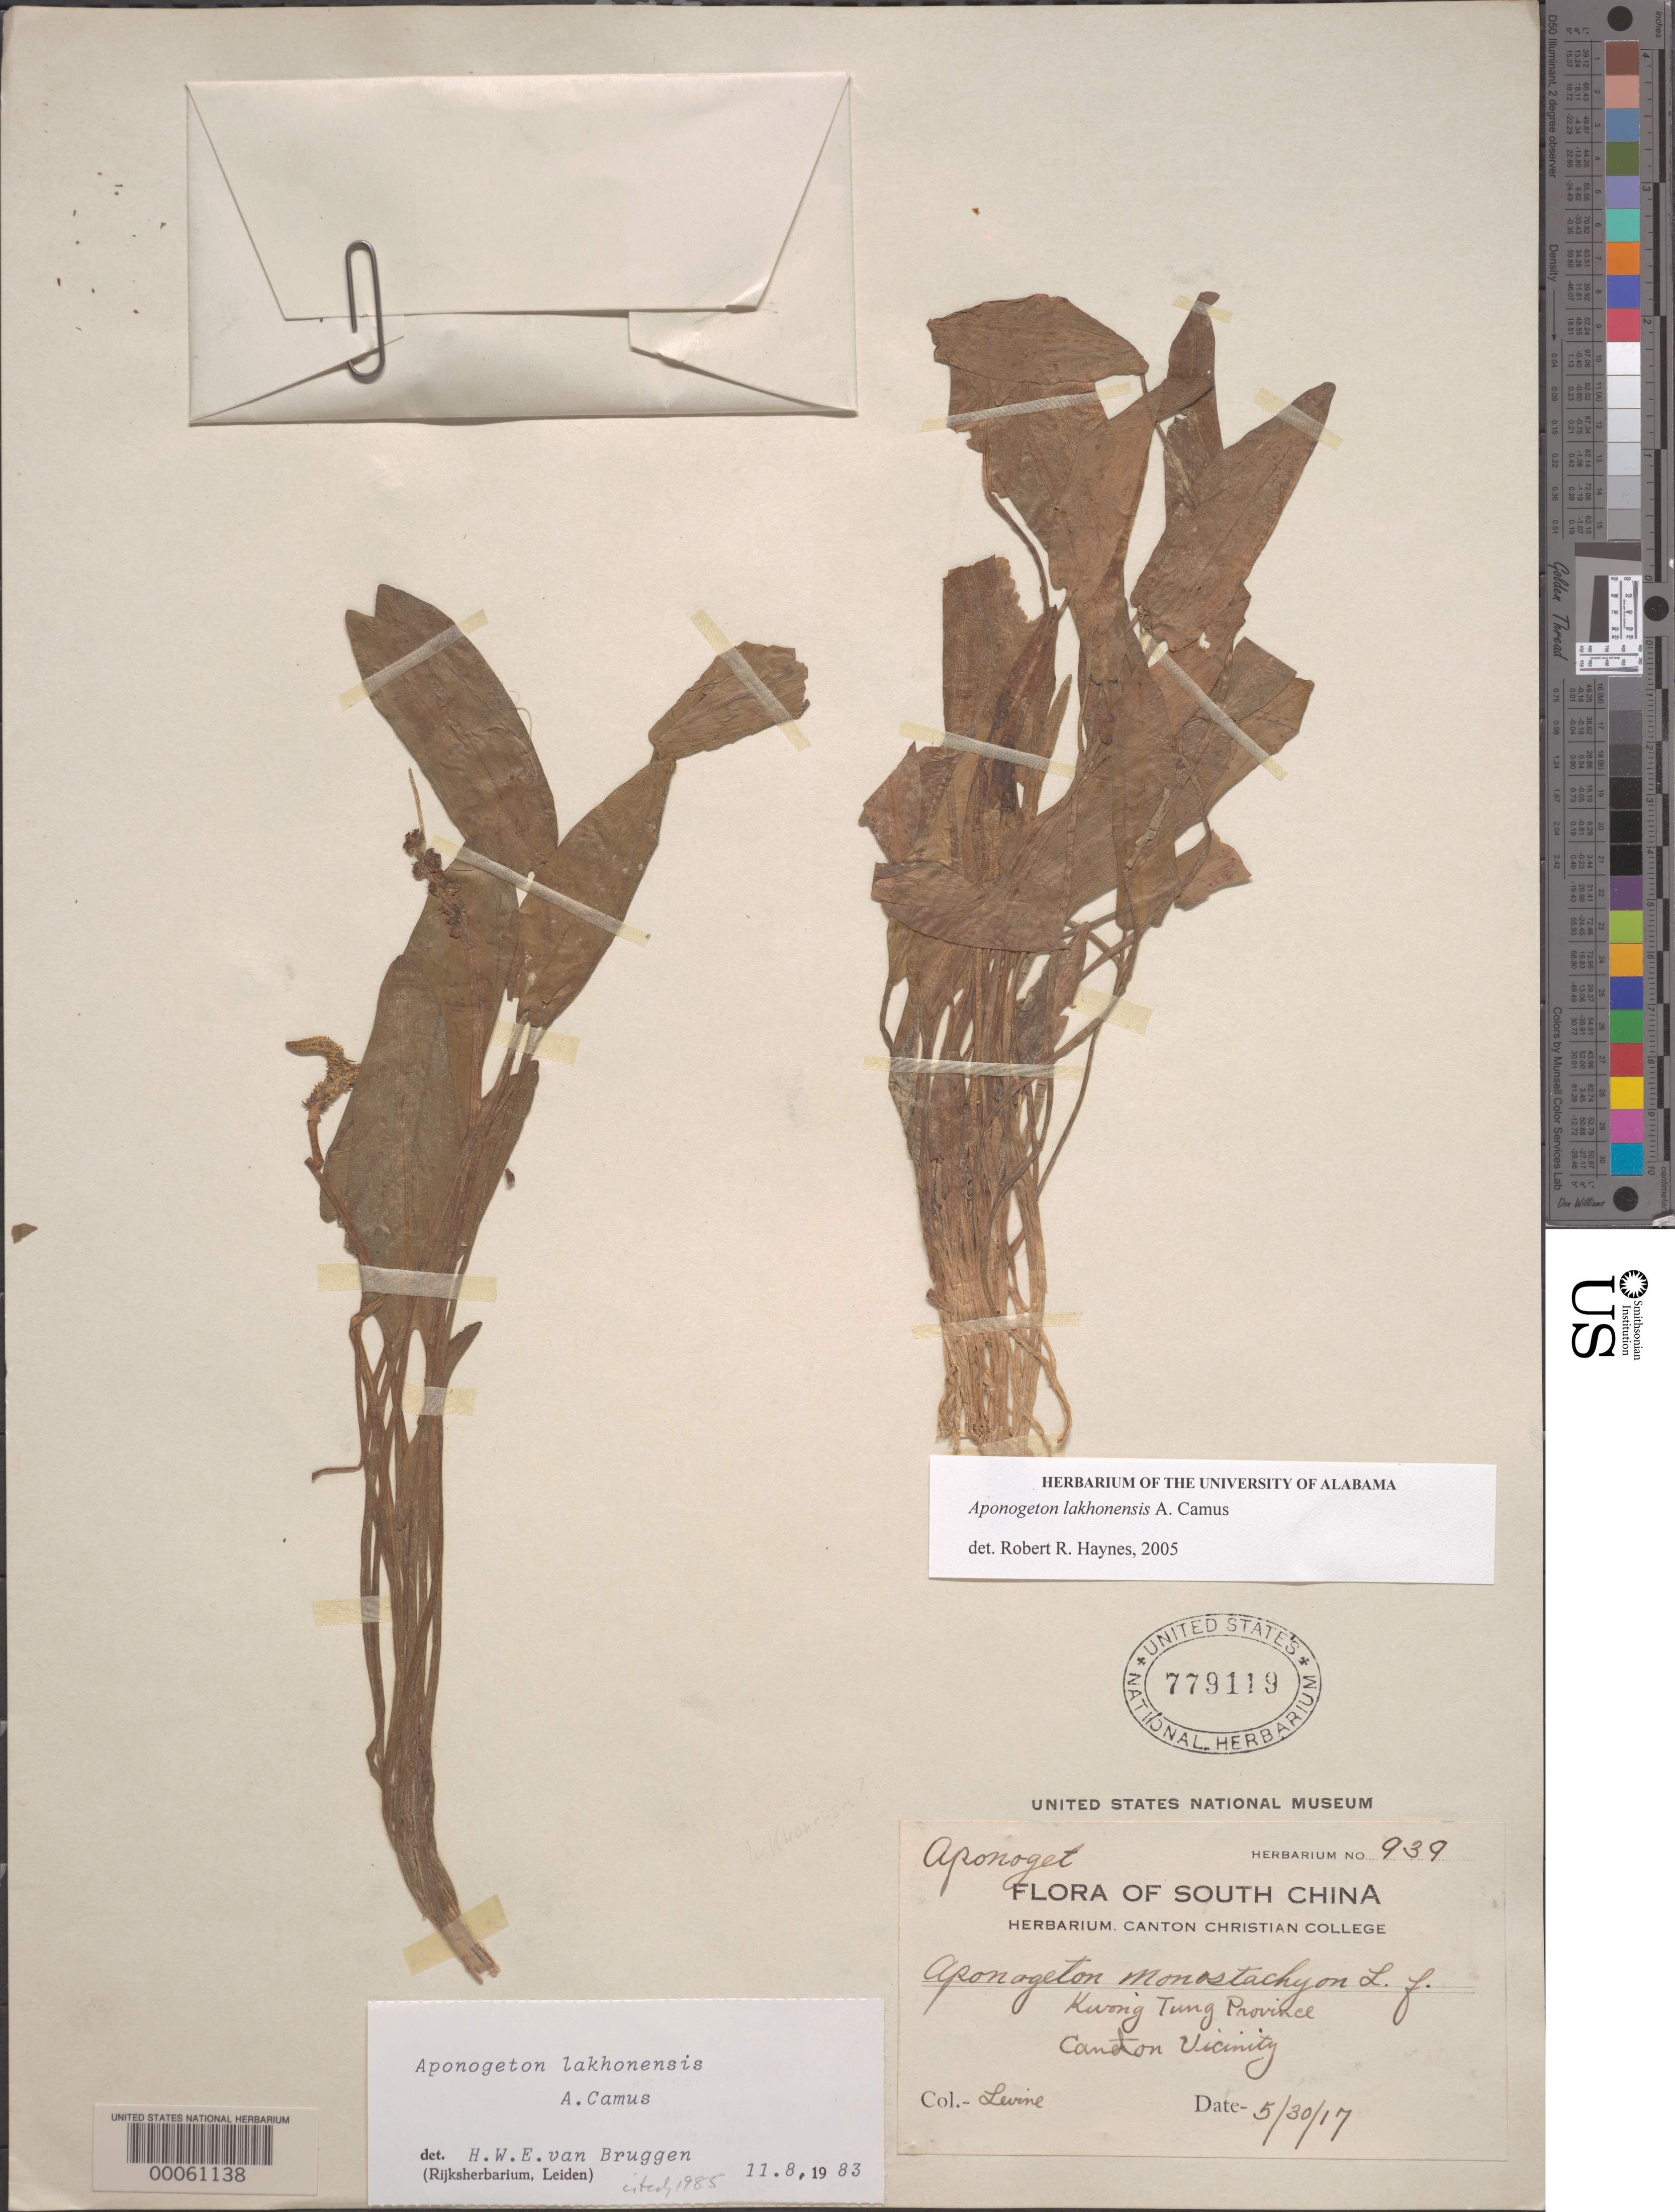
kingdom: Plantae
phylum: Tracheophyta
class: Liliopsida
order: Alismatales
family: Aponogetonaceae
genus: Aponogeton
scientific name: Aponogeton lakhonensis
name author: A. Camus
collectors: -. Levine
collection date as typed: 30 May 1917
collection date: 1917-05-30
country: China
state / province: Guangdong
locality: Canton vicinity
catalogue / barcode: US 779119